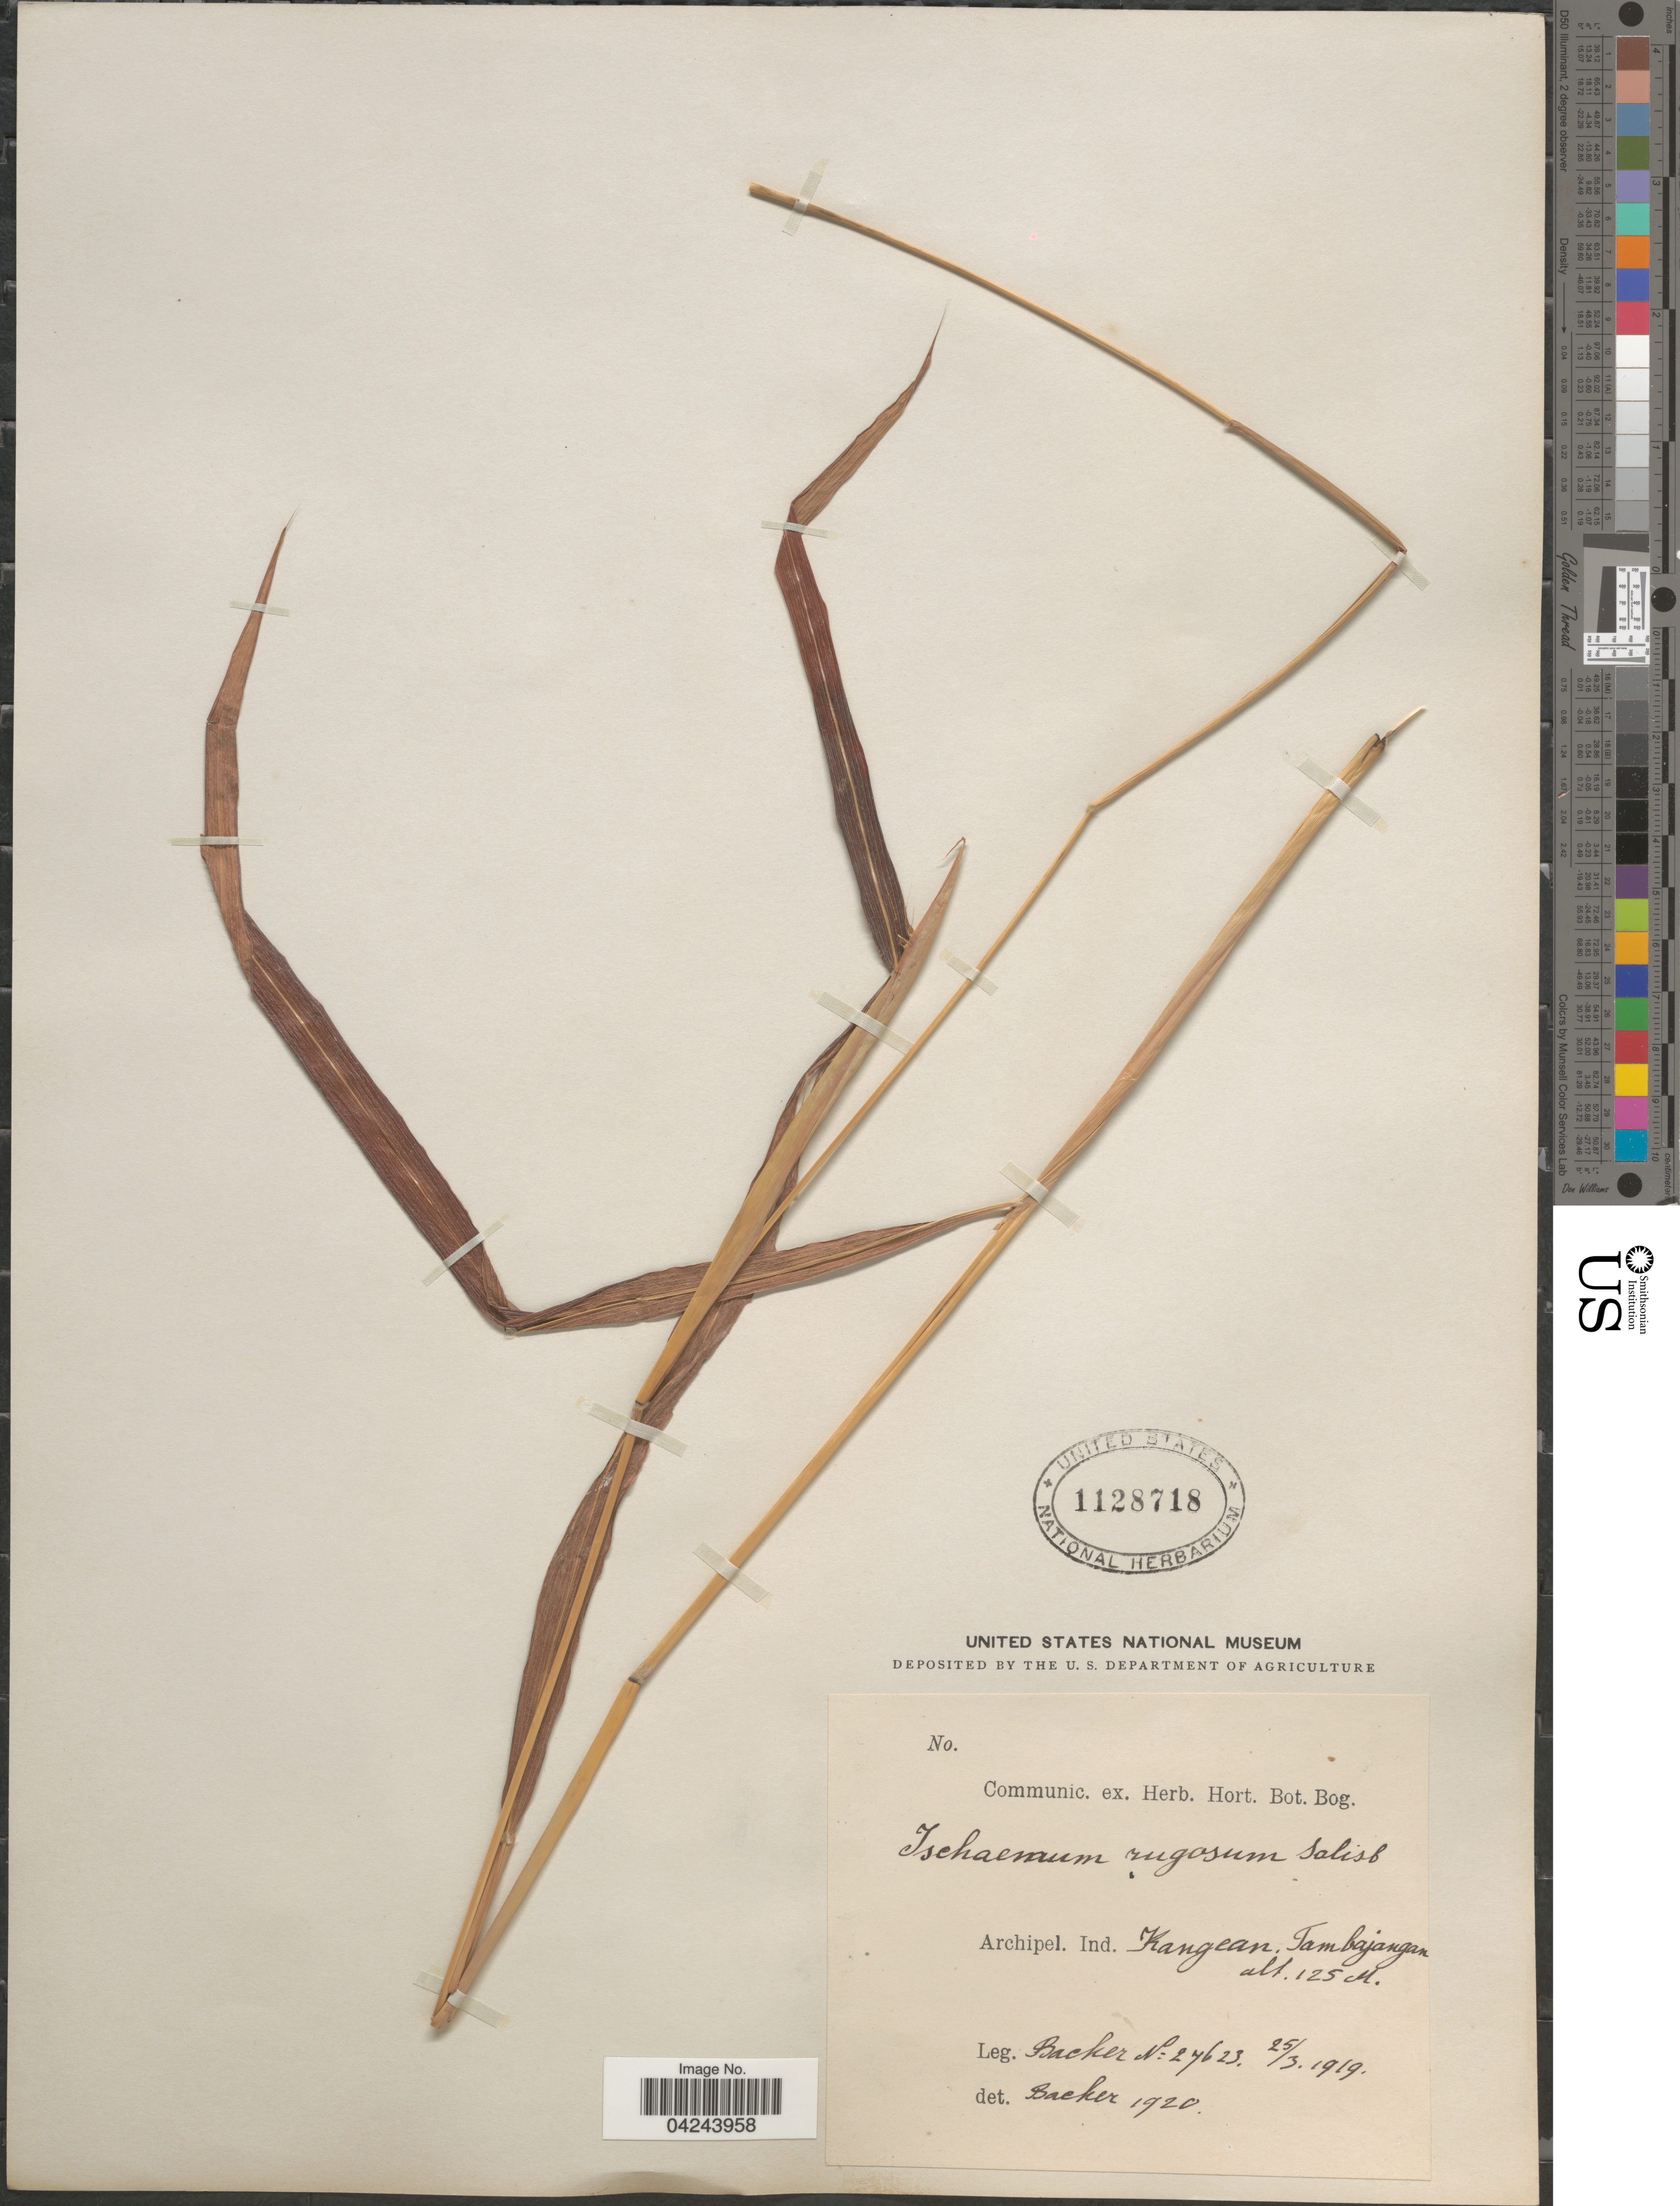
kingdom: Plantae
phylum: Tracheophyta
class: Liliopsida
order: Poales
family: Poaceae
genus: Ischaemum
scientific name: Ischaemum rugosum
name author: Salisb.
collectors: Backer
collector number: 27623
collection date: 1919-03-25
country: Indonesia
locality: Archipel. Ind. Kangean, Tambajangan.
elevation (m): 125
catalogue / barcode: US 1128718